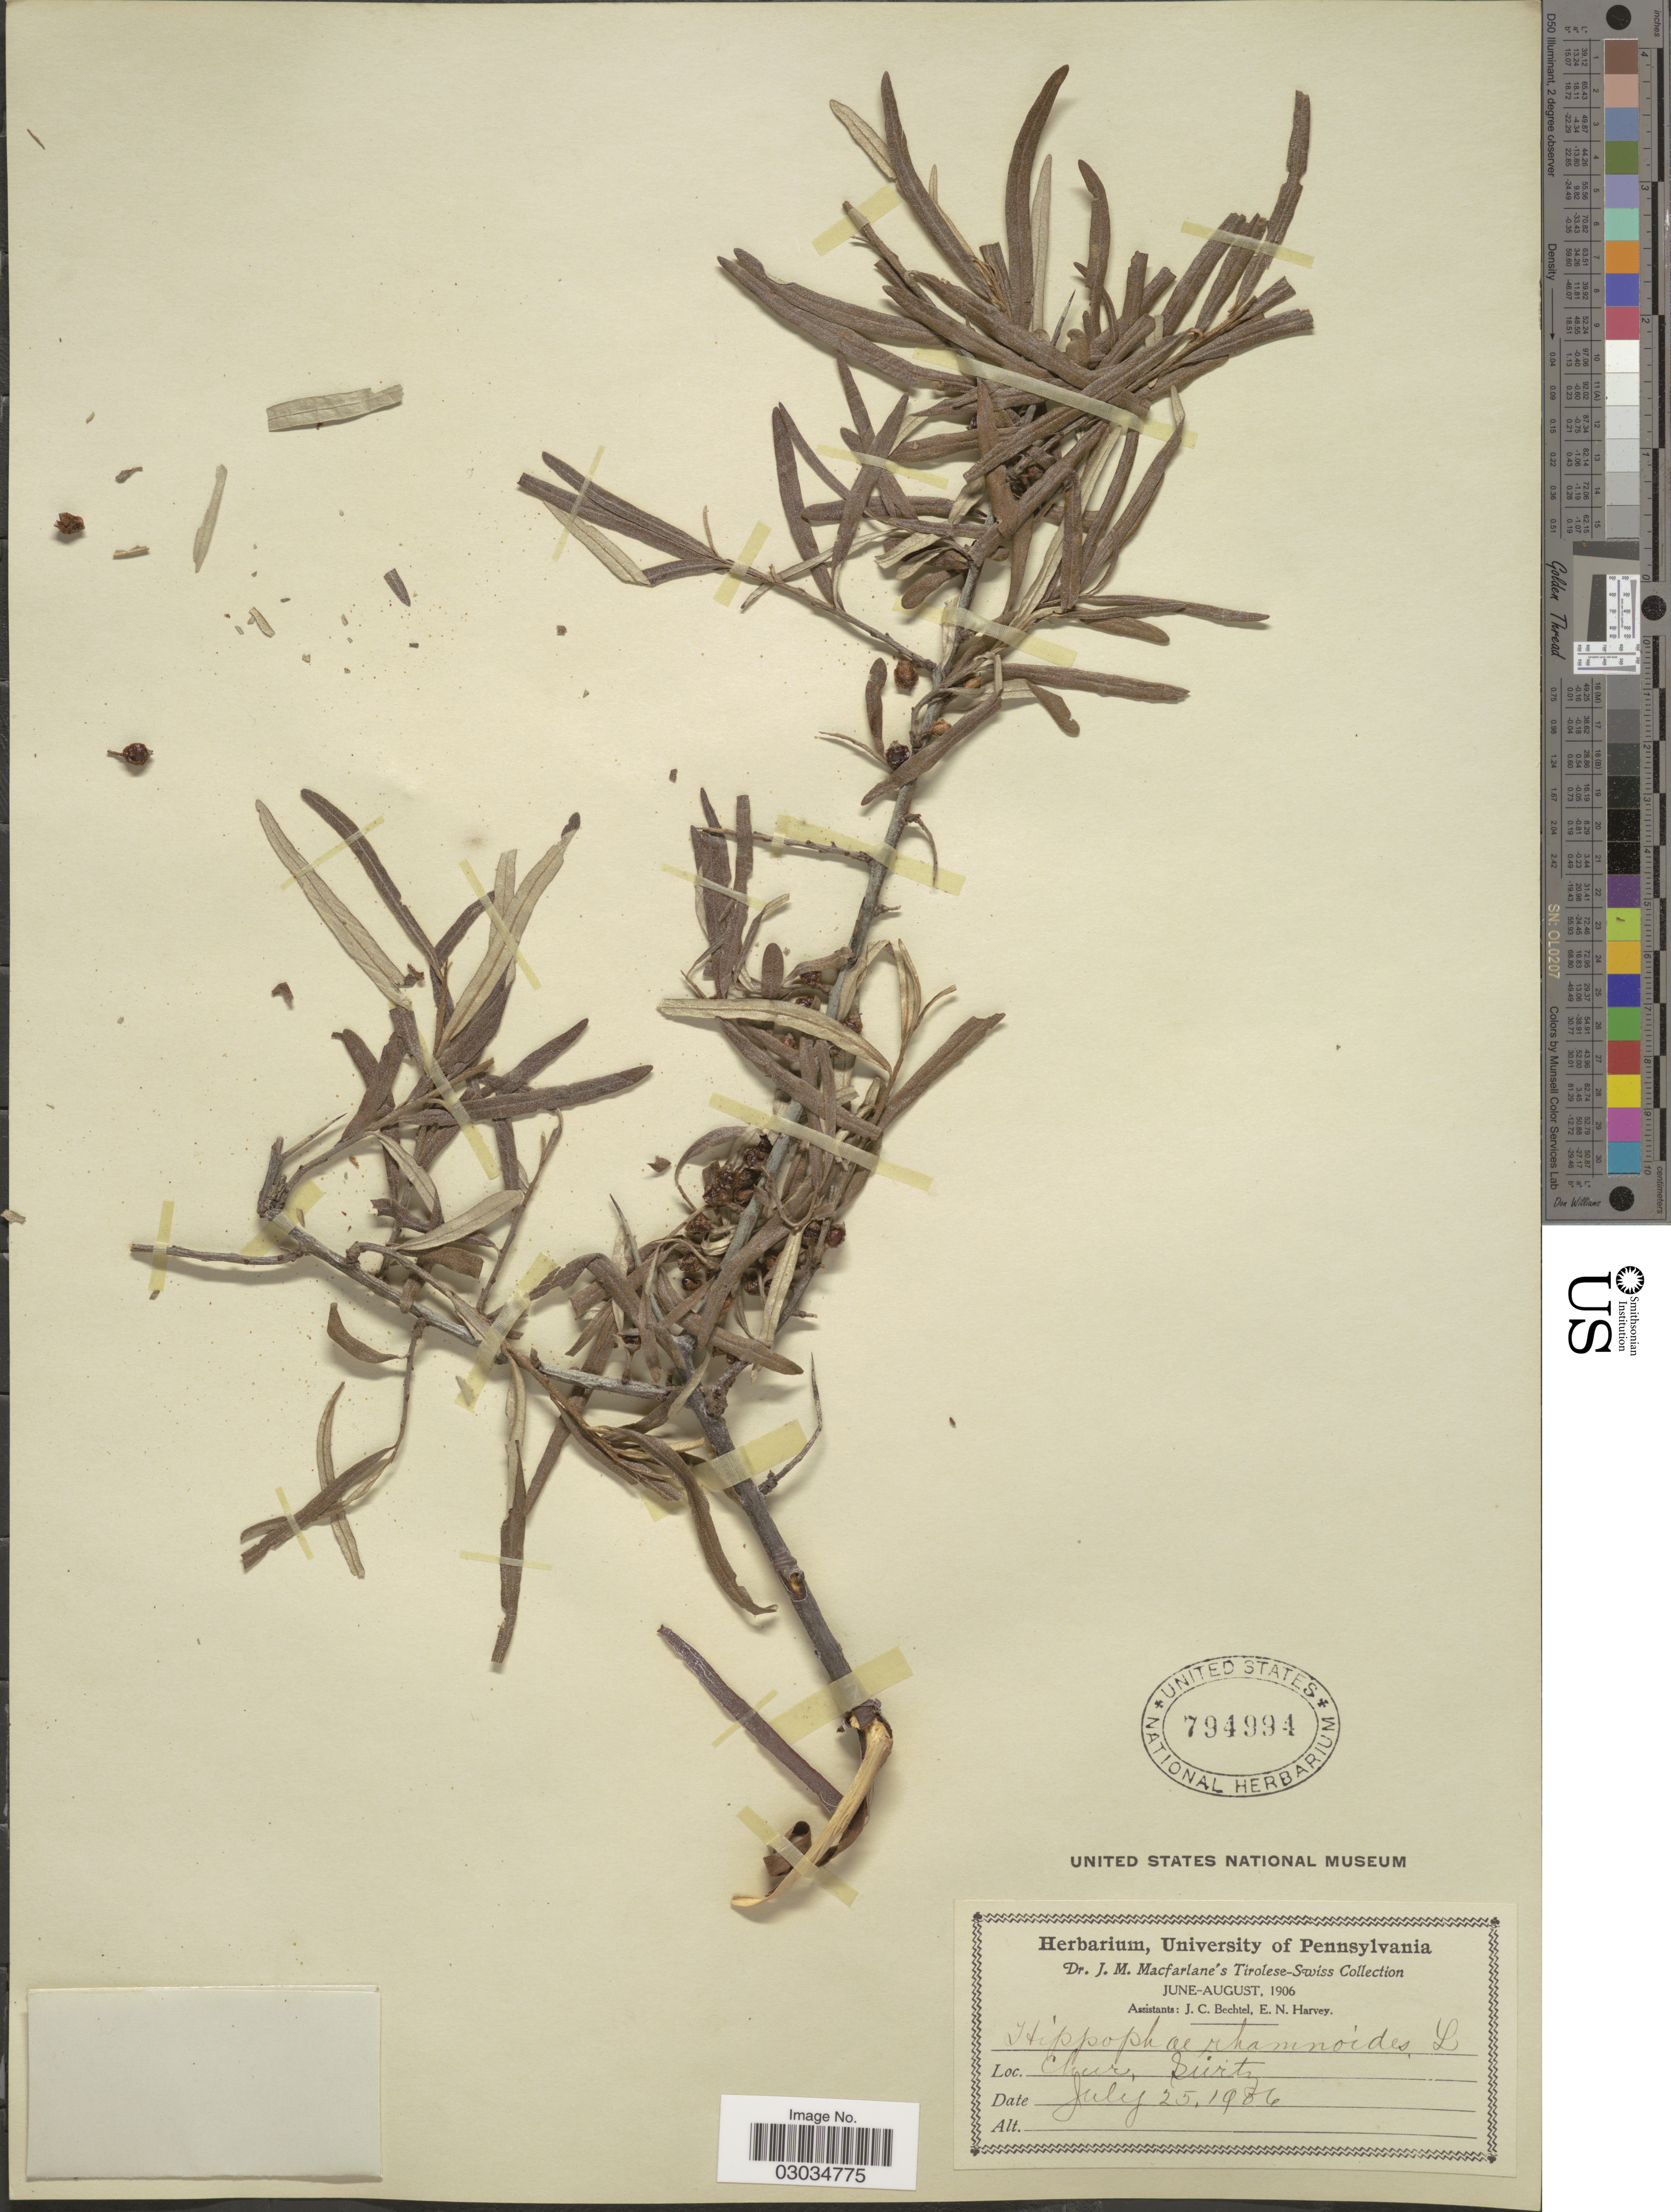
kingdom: Plantae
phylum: Tracheophyta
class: Magnoliopsida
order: Rosales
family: Elaeagnaceae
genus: Hippophae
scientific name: Hippophae rhamnoides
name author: L.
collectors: J. Macfarlane, J. Bechtel & E. Harvey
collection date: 1986-07-25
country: Switzerland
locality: Chur.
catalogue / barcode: US 794994